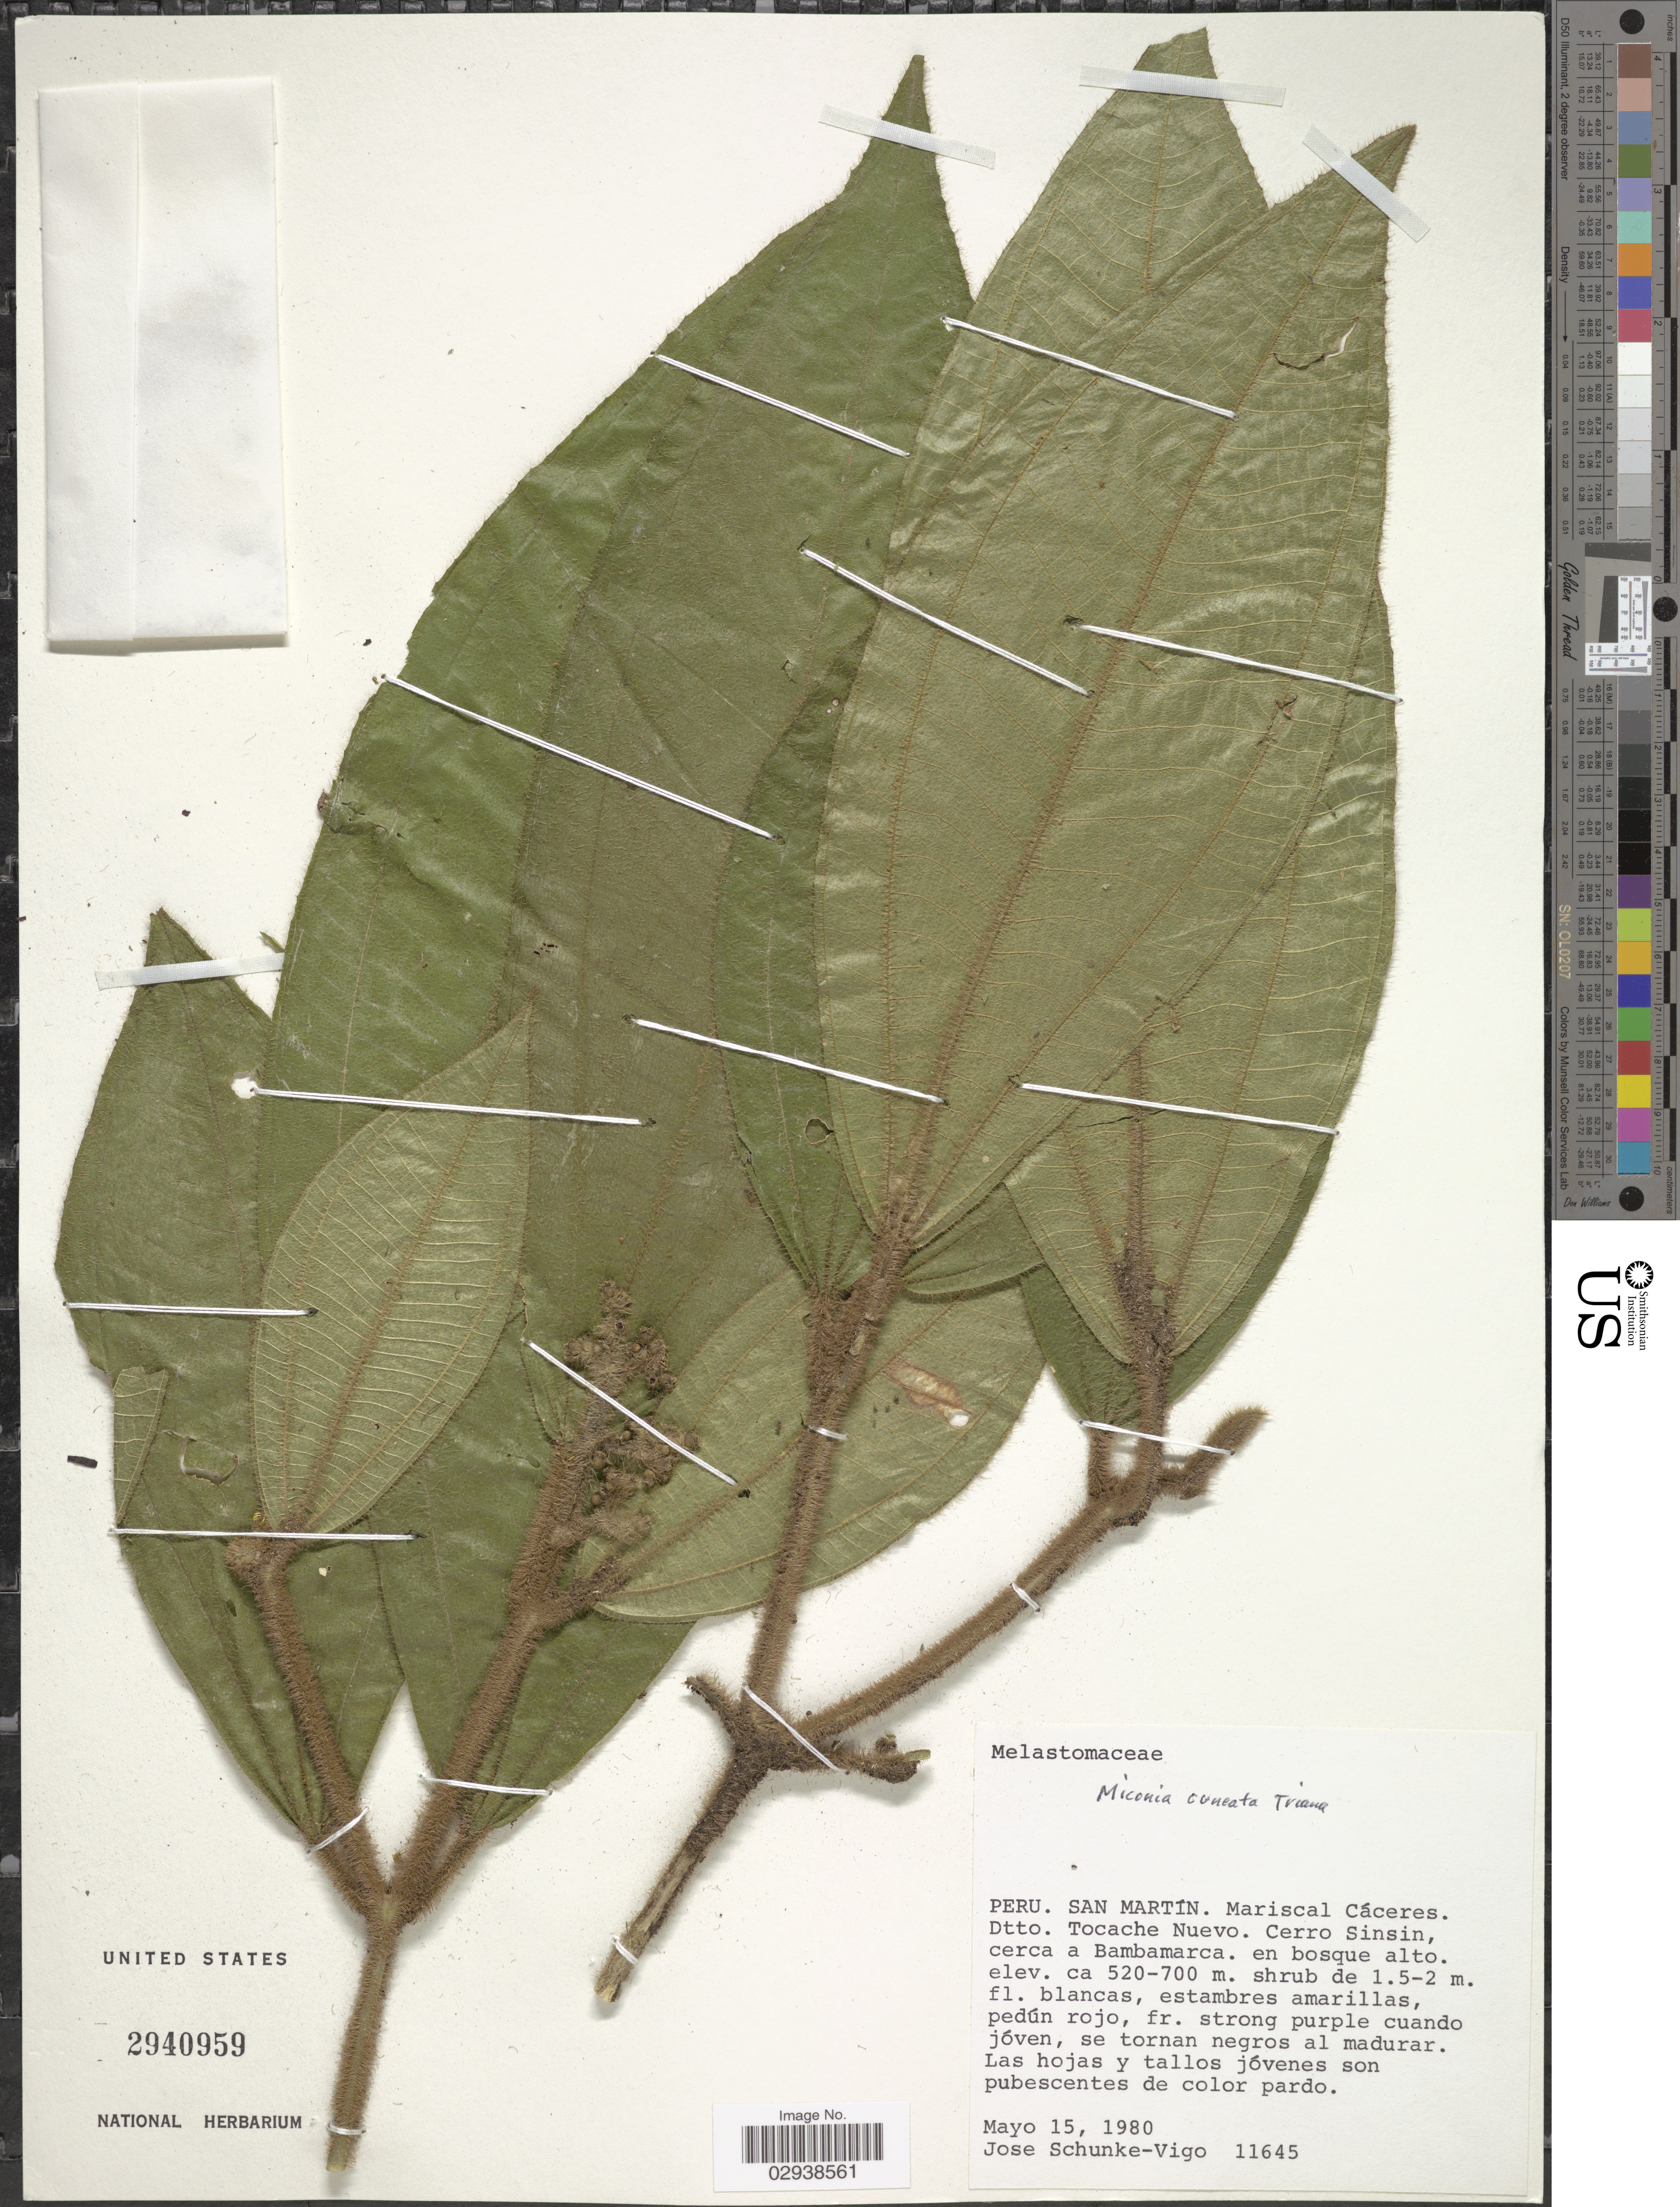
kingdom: Plantae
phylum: Tracheophyta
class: Magnoliopsida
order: Myrtales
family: Melastomataceae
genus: Miconia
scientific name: Miconia cuneata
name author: Triana ex Cogn.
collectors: J. Schunke Vigo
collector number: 11645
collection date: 1980-05-15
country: Peru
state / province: San Martín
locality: Mariscal Cáceres, Dtto. Tocache Nuevo, Cerro Sinsin, cerca a Bambamarca.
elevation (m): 520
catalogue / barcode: US 2940959